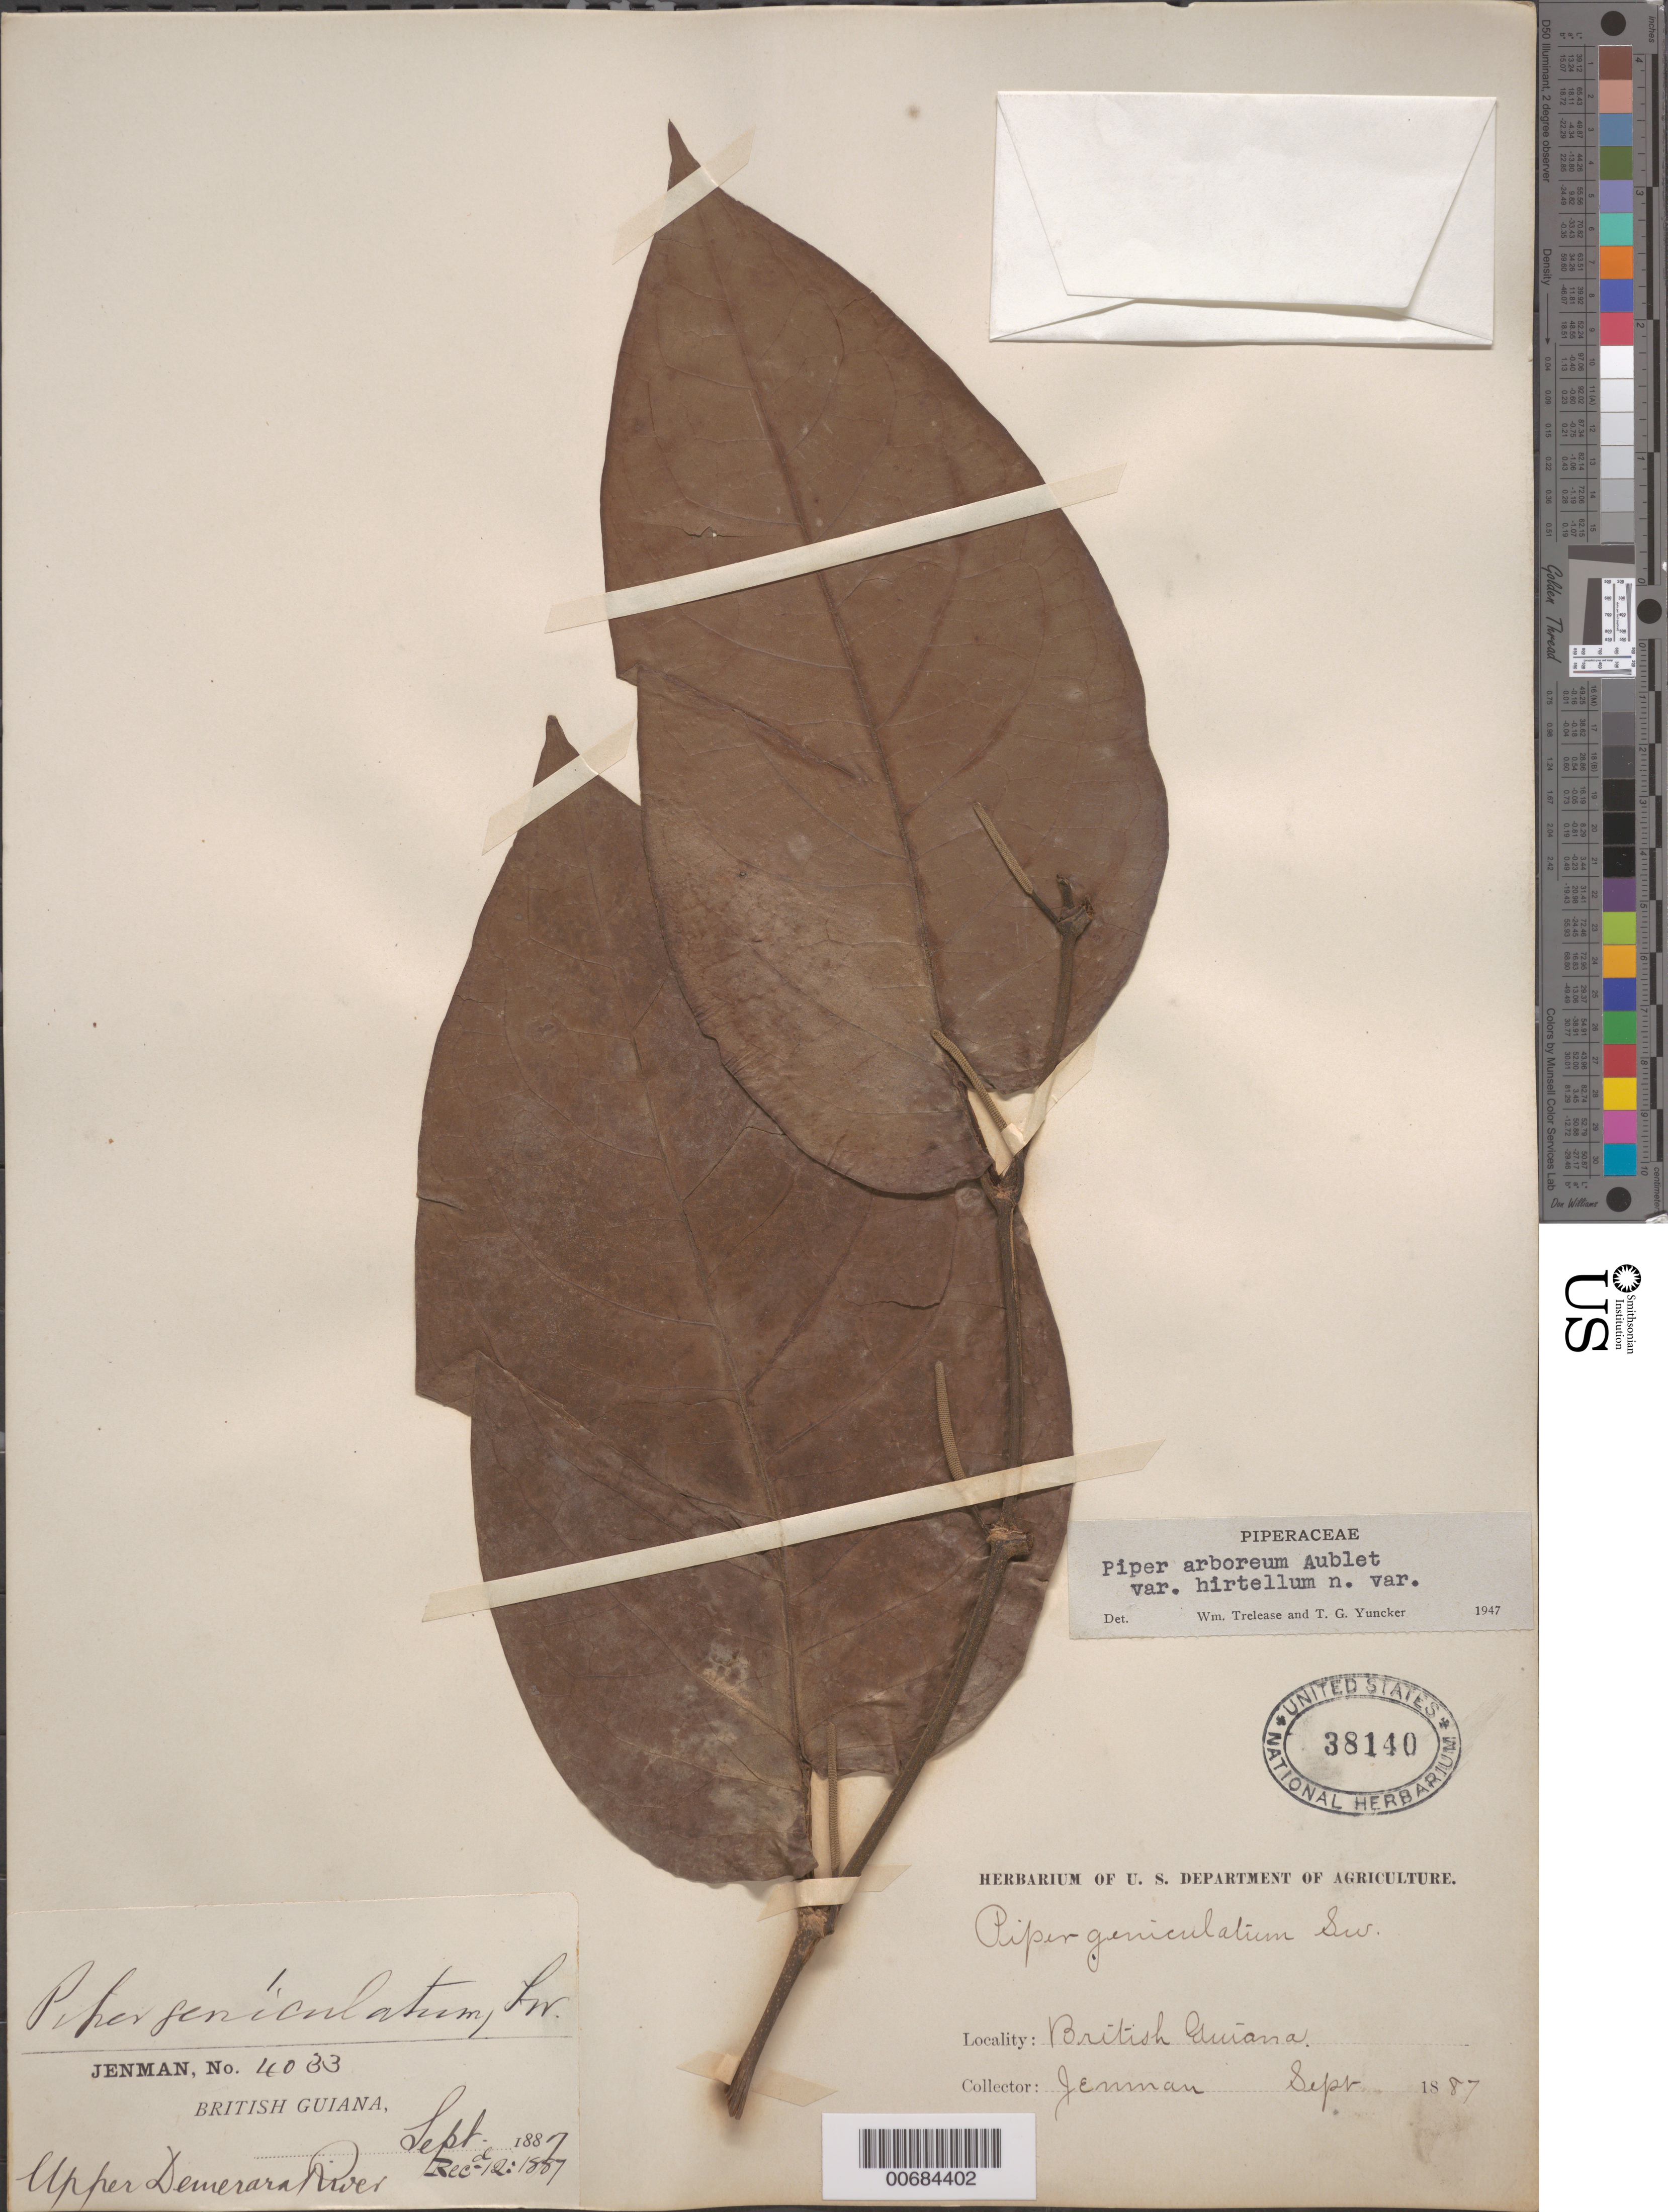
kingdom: Plantae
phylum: Tracheophyta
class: Magnoliopsida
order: Piperales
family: Piperaceae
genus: Piper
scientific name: Piper arboreum var. hirtellum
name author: Yunck.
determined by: Trelease, W.; Yuncker, T. G.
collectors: G. S. Jenman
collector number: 4033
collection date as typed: September 1887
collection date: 1887-09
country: Guyana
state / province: U. Demerara-Berbice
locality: Upper Demerara River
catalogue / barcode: US 38140